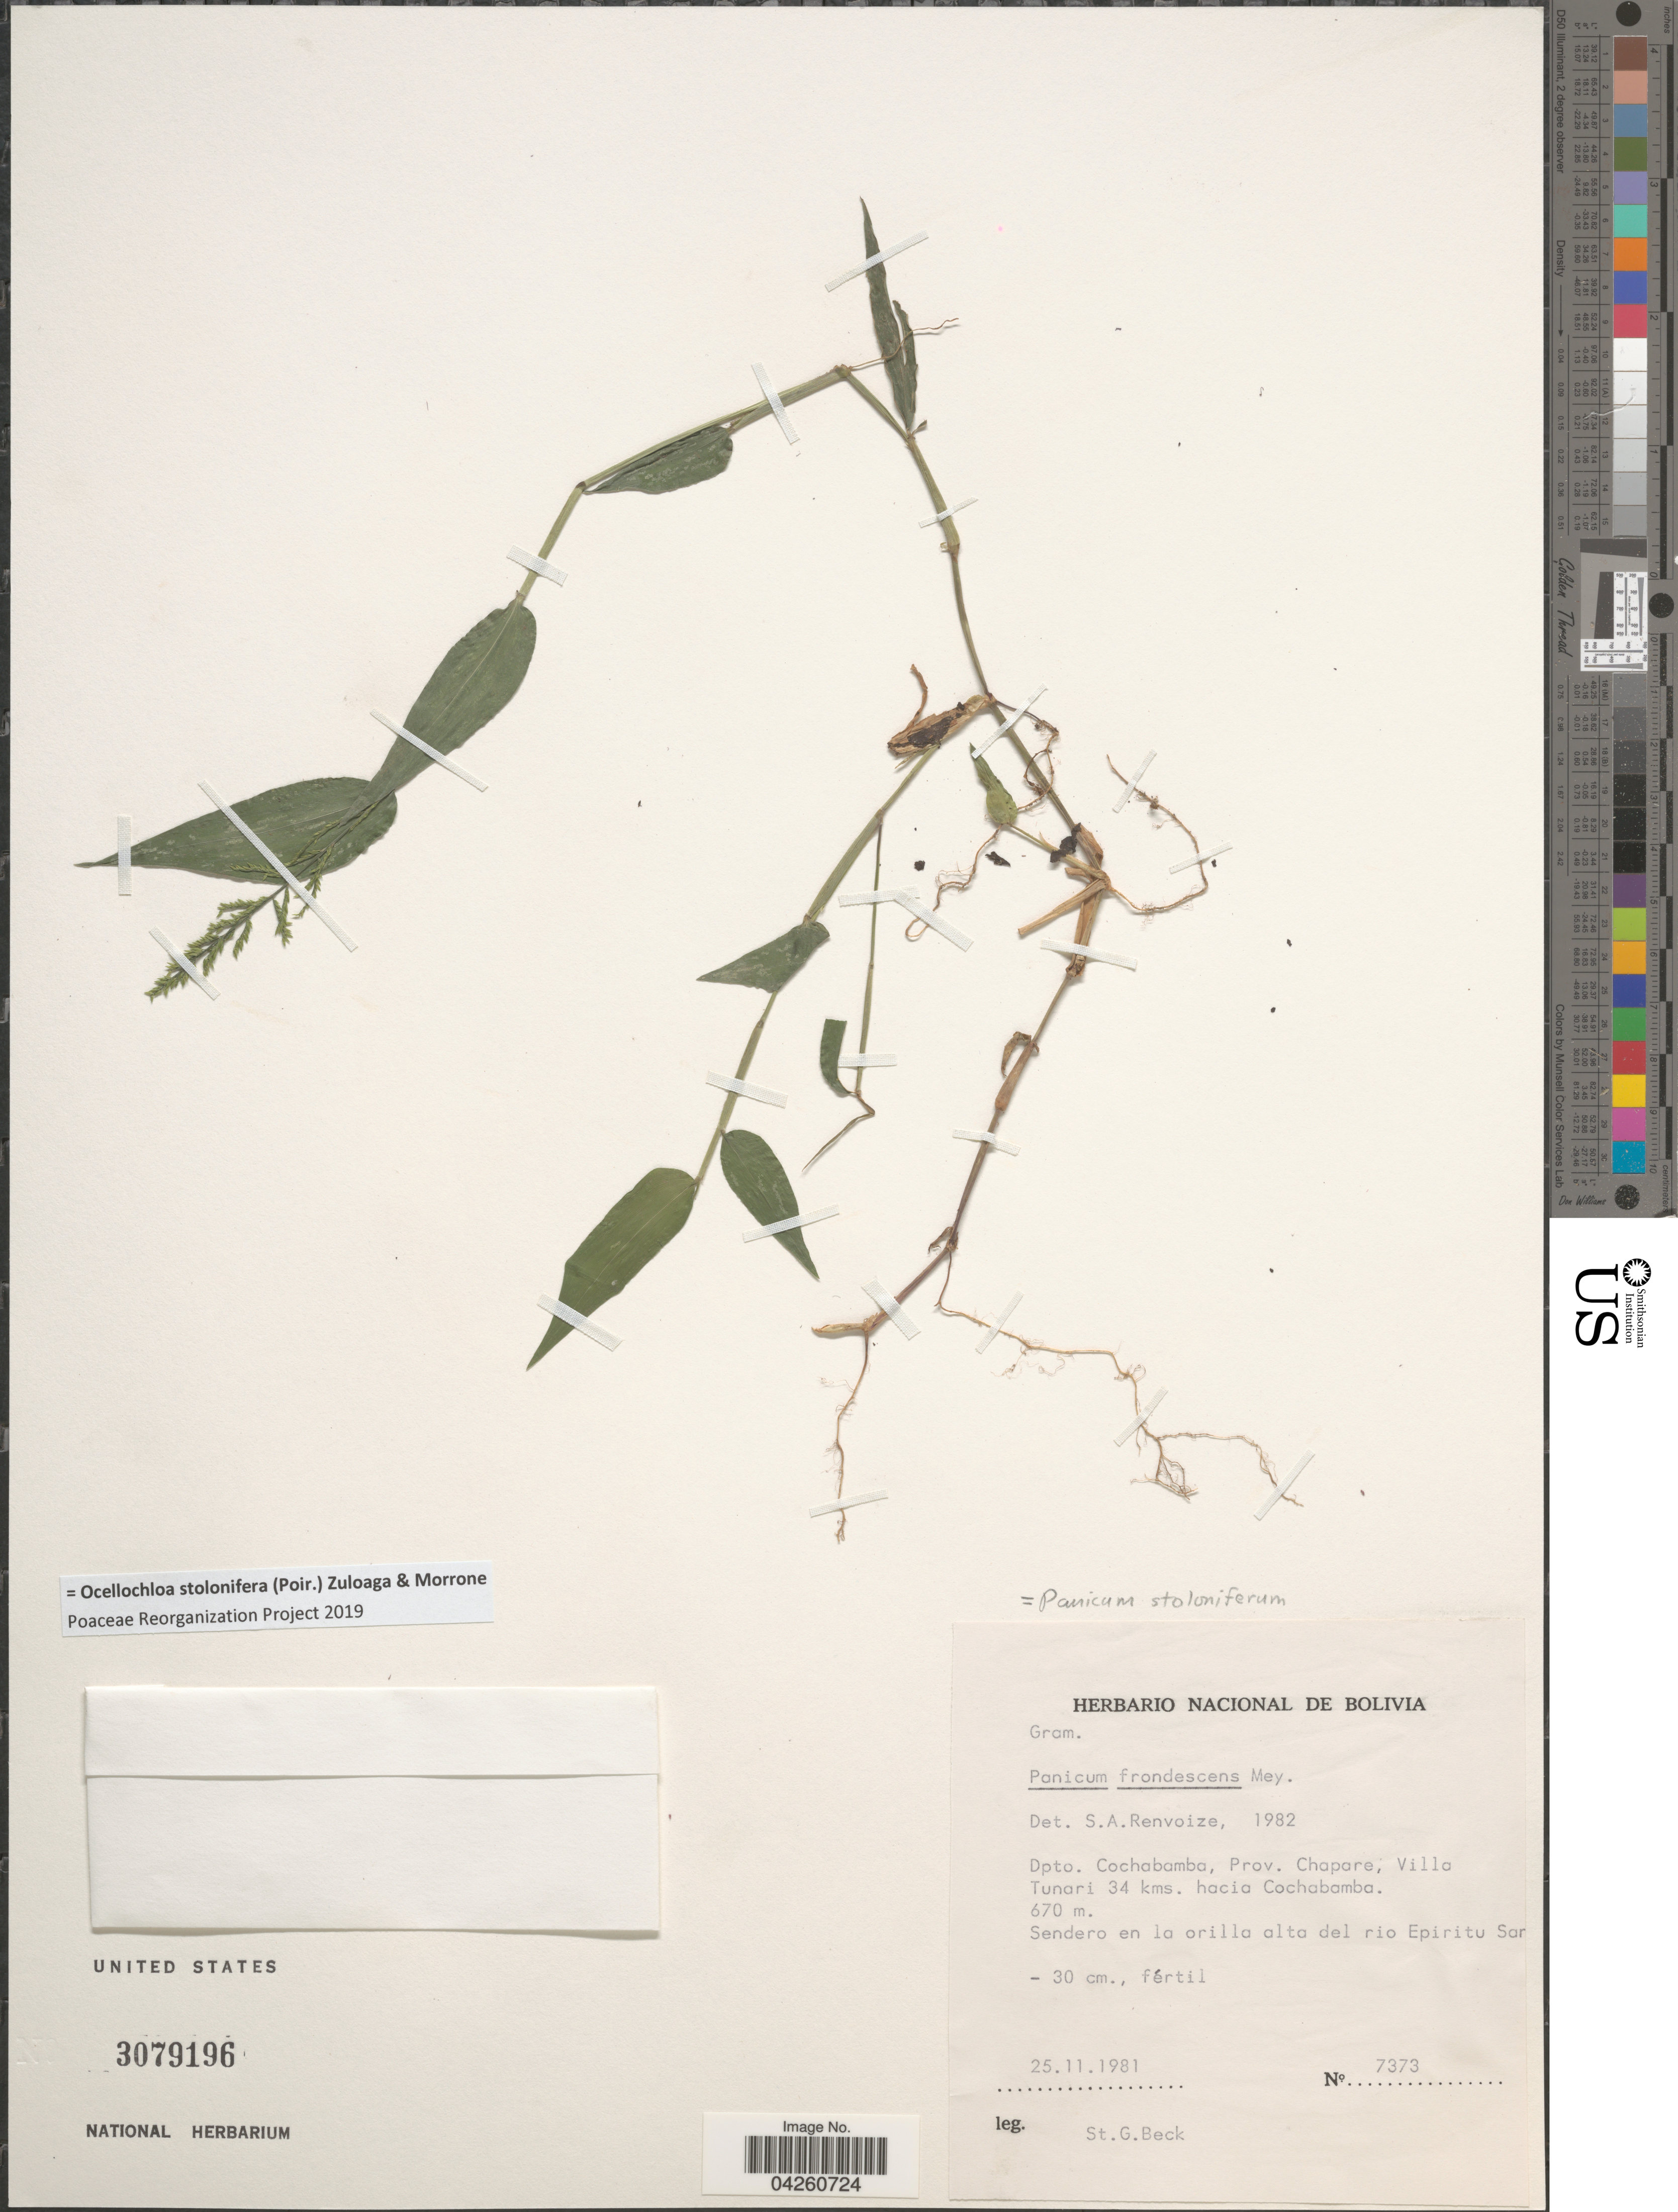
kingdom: Plantae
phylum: Tracheophyta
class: Liliopsida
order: Poales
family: Poaceae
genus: Ocellochloa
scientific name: Ocellochloa stolonifera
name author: (Poir.) Zuloaga & Morrone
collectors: S. G. Beck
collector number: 7373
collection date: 1981-11-25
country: Bolivia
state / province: Cochabamba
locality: Dpto. Cochabamba, Prov. Chapare, Villo Tunari 34 kms. hacio Cochabamba. Sendero em la orilla alta del rio Espiritu Santo.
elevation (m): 670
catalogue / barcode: US 3079196